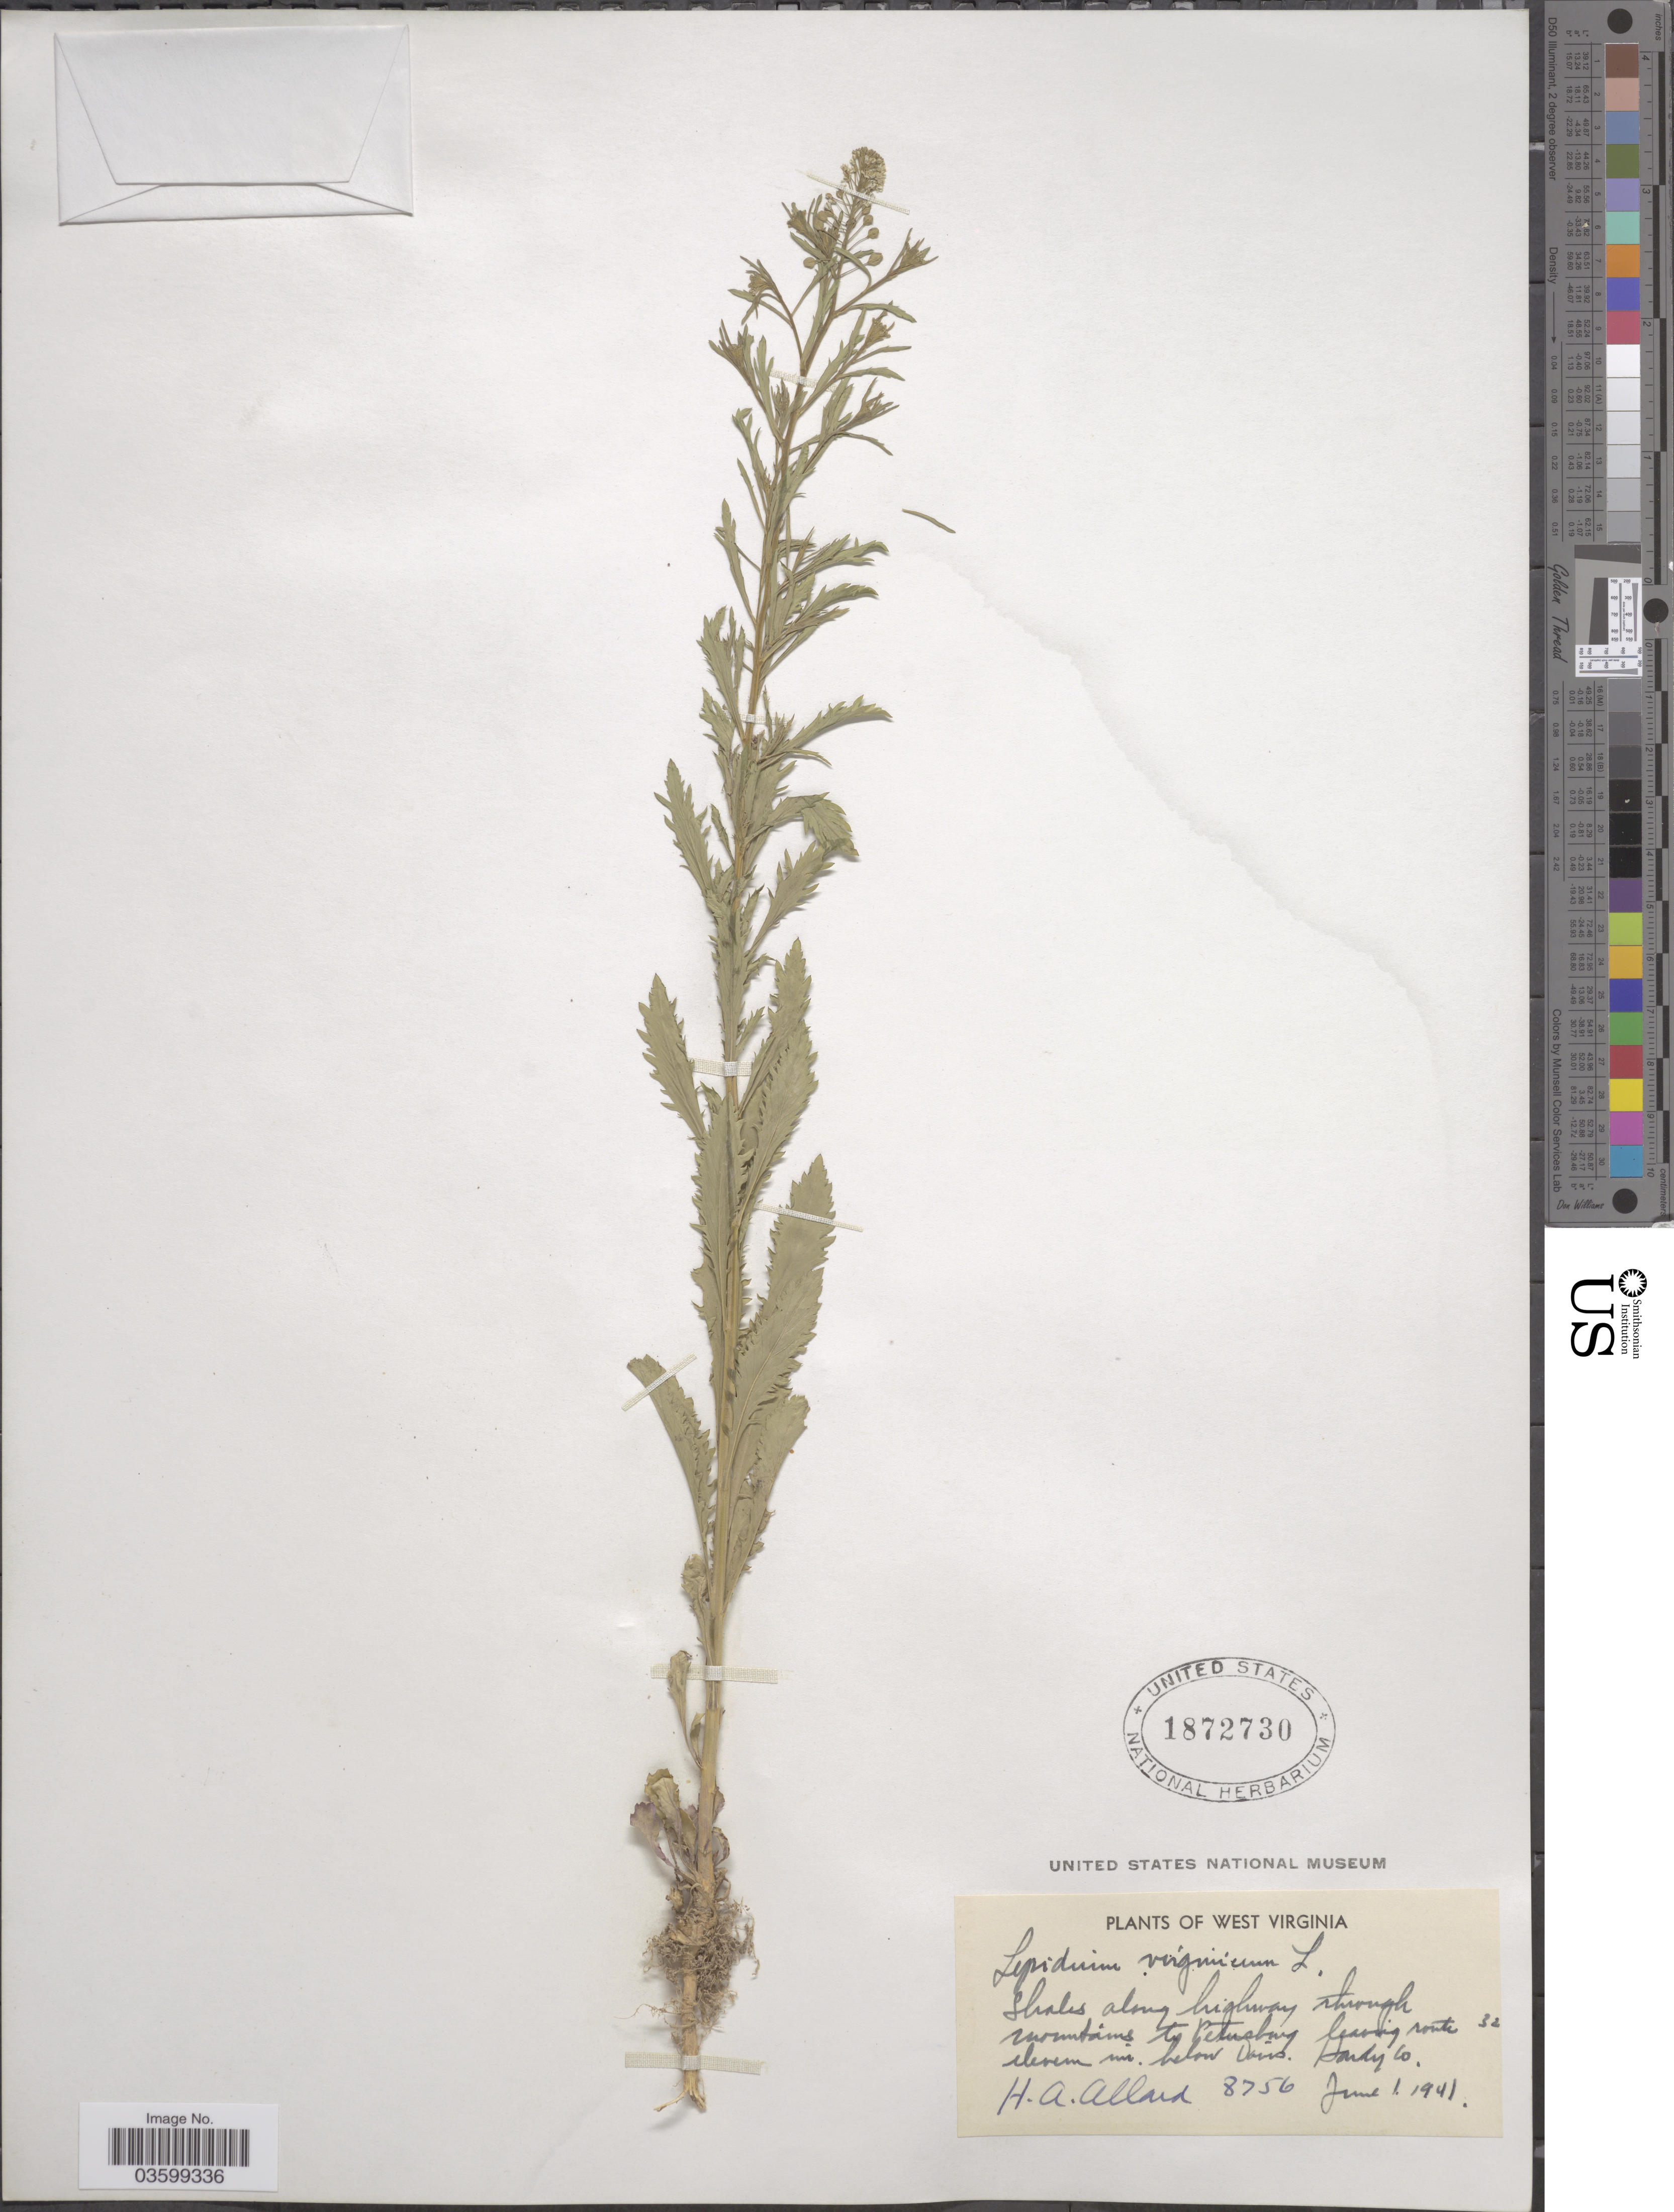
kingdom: Plantae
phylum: Tracheophyta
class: Magnoliopsida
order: Brassicales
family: Brassicaceae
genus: Lepidium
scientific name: Lepidium virginicum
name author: L.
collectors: H. A. Allard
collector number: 8756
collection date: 1941-06-01/1941-07-10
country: United States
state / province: West Virginia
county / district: Hardy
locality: Shales along highway through mountains to Petersburg leaving Route 32, eleven mi. below Davis, Hardy Co.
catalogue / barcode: US 1872730